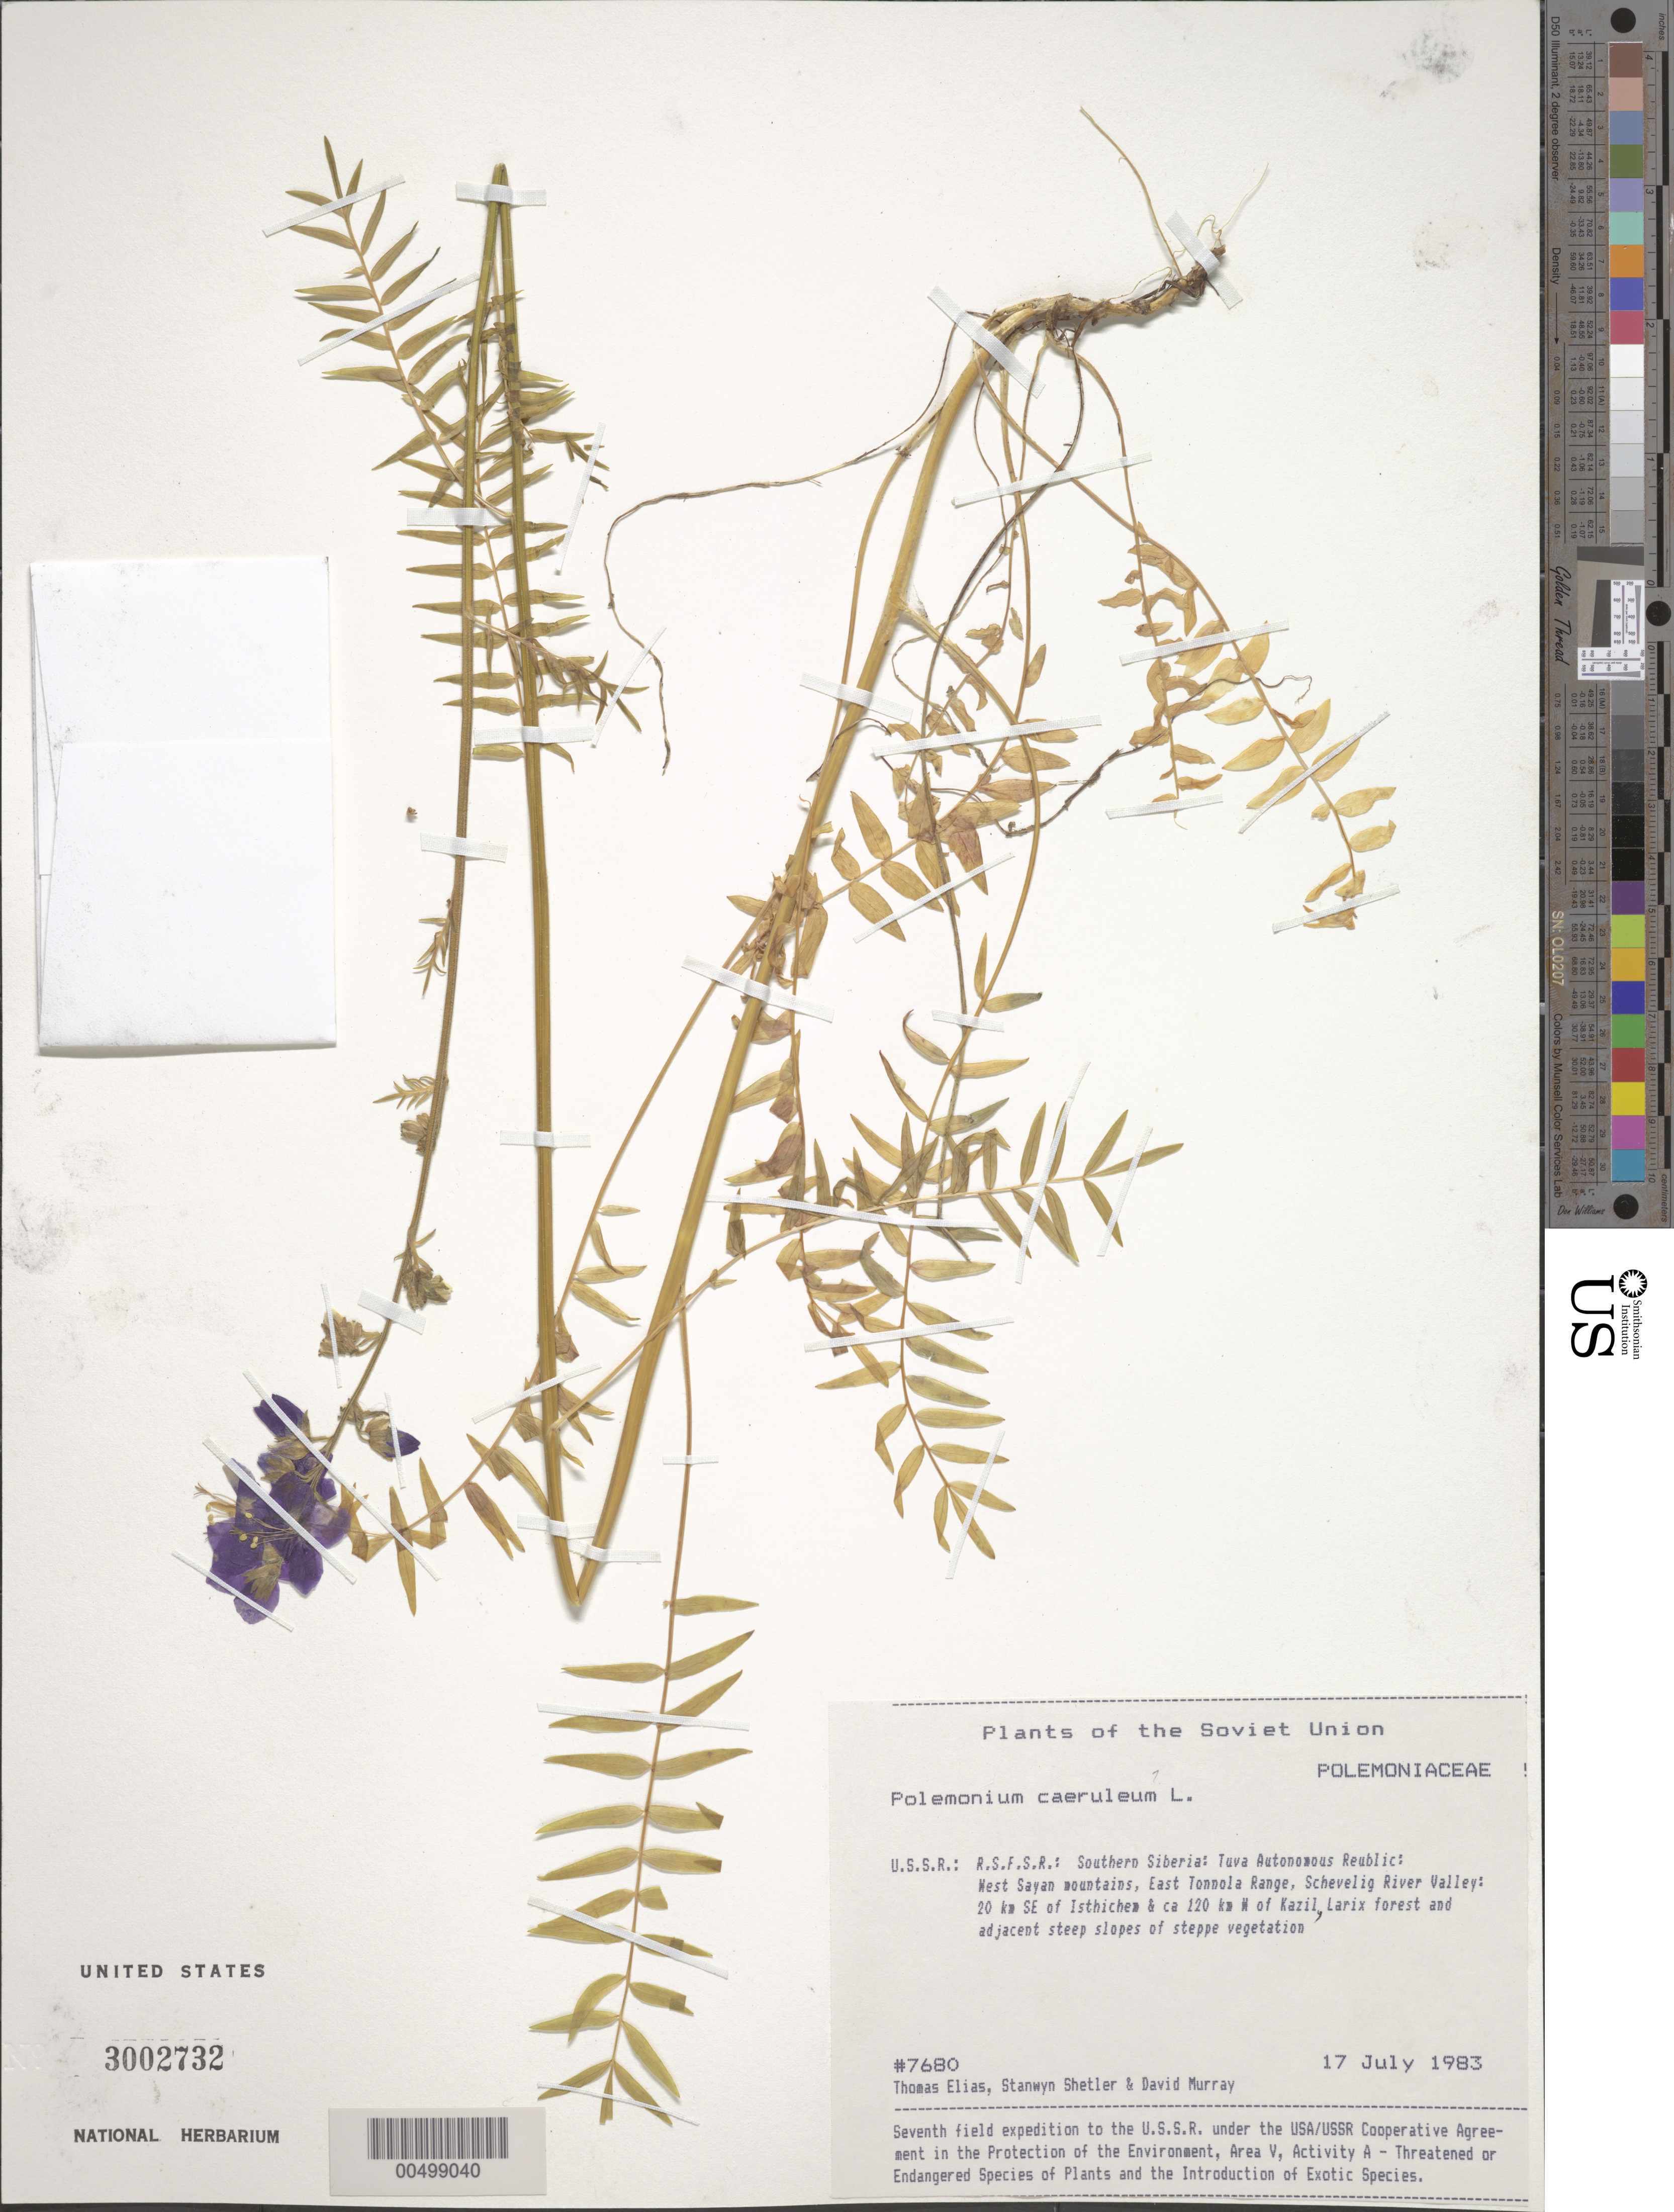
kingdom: Plantae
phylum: Tracheophyta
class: Magnoliopsida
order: Ericales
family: Polemoniaceae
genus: Polemonium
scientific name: Polemonium caeruleum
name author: L.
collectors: T. Elias, S. Shetler & D. F. Murray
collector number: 7680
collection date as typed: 17 Jul 1983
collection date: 1983-07-17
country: Russian Federation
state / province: Tuva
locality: West Sayan Mountains, E Tonnola [Tannu-Ola] Range, Schevelig River Valley, 20 km SE of Isthichem [Ishti-Khem], *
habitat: Larix forest and adjacent steep slopes of steppe vegetation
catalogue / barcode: US 3002732